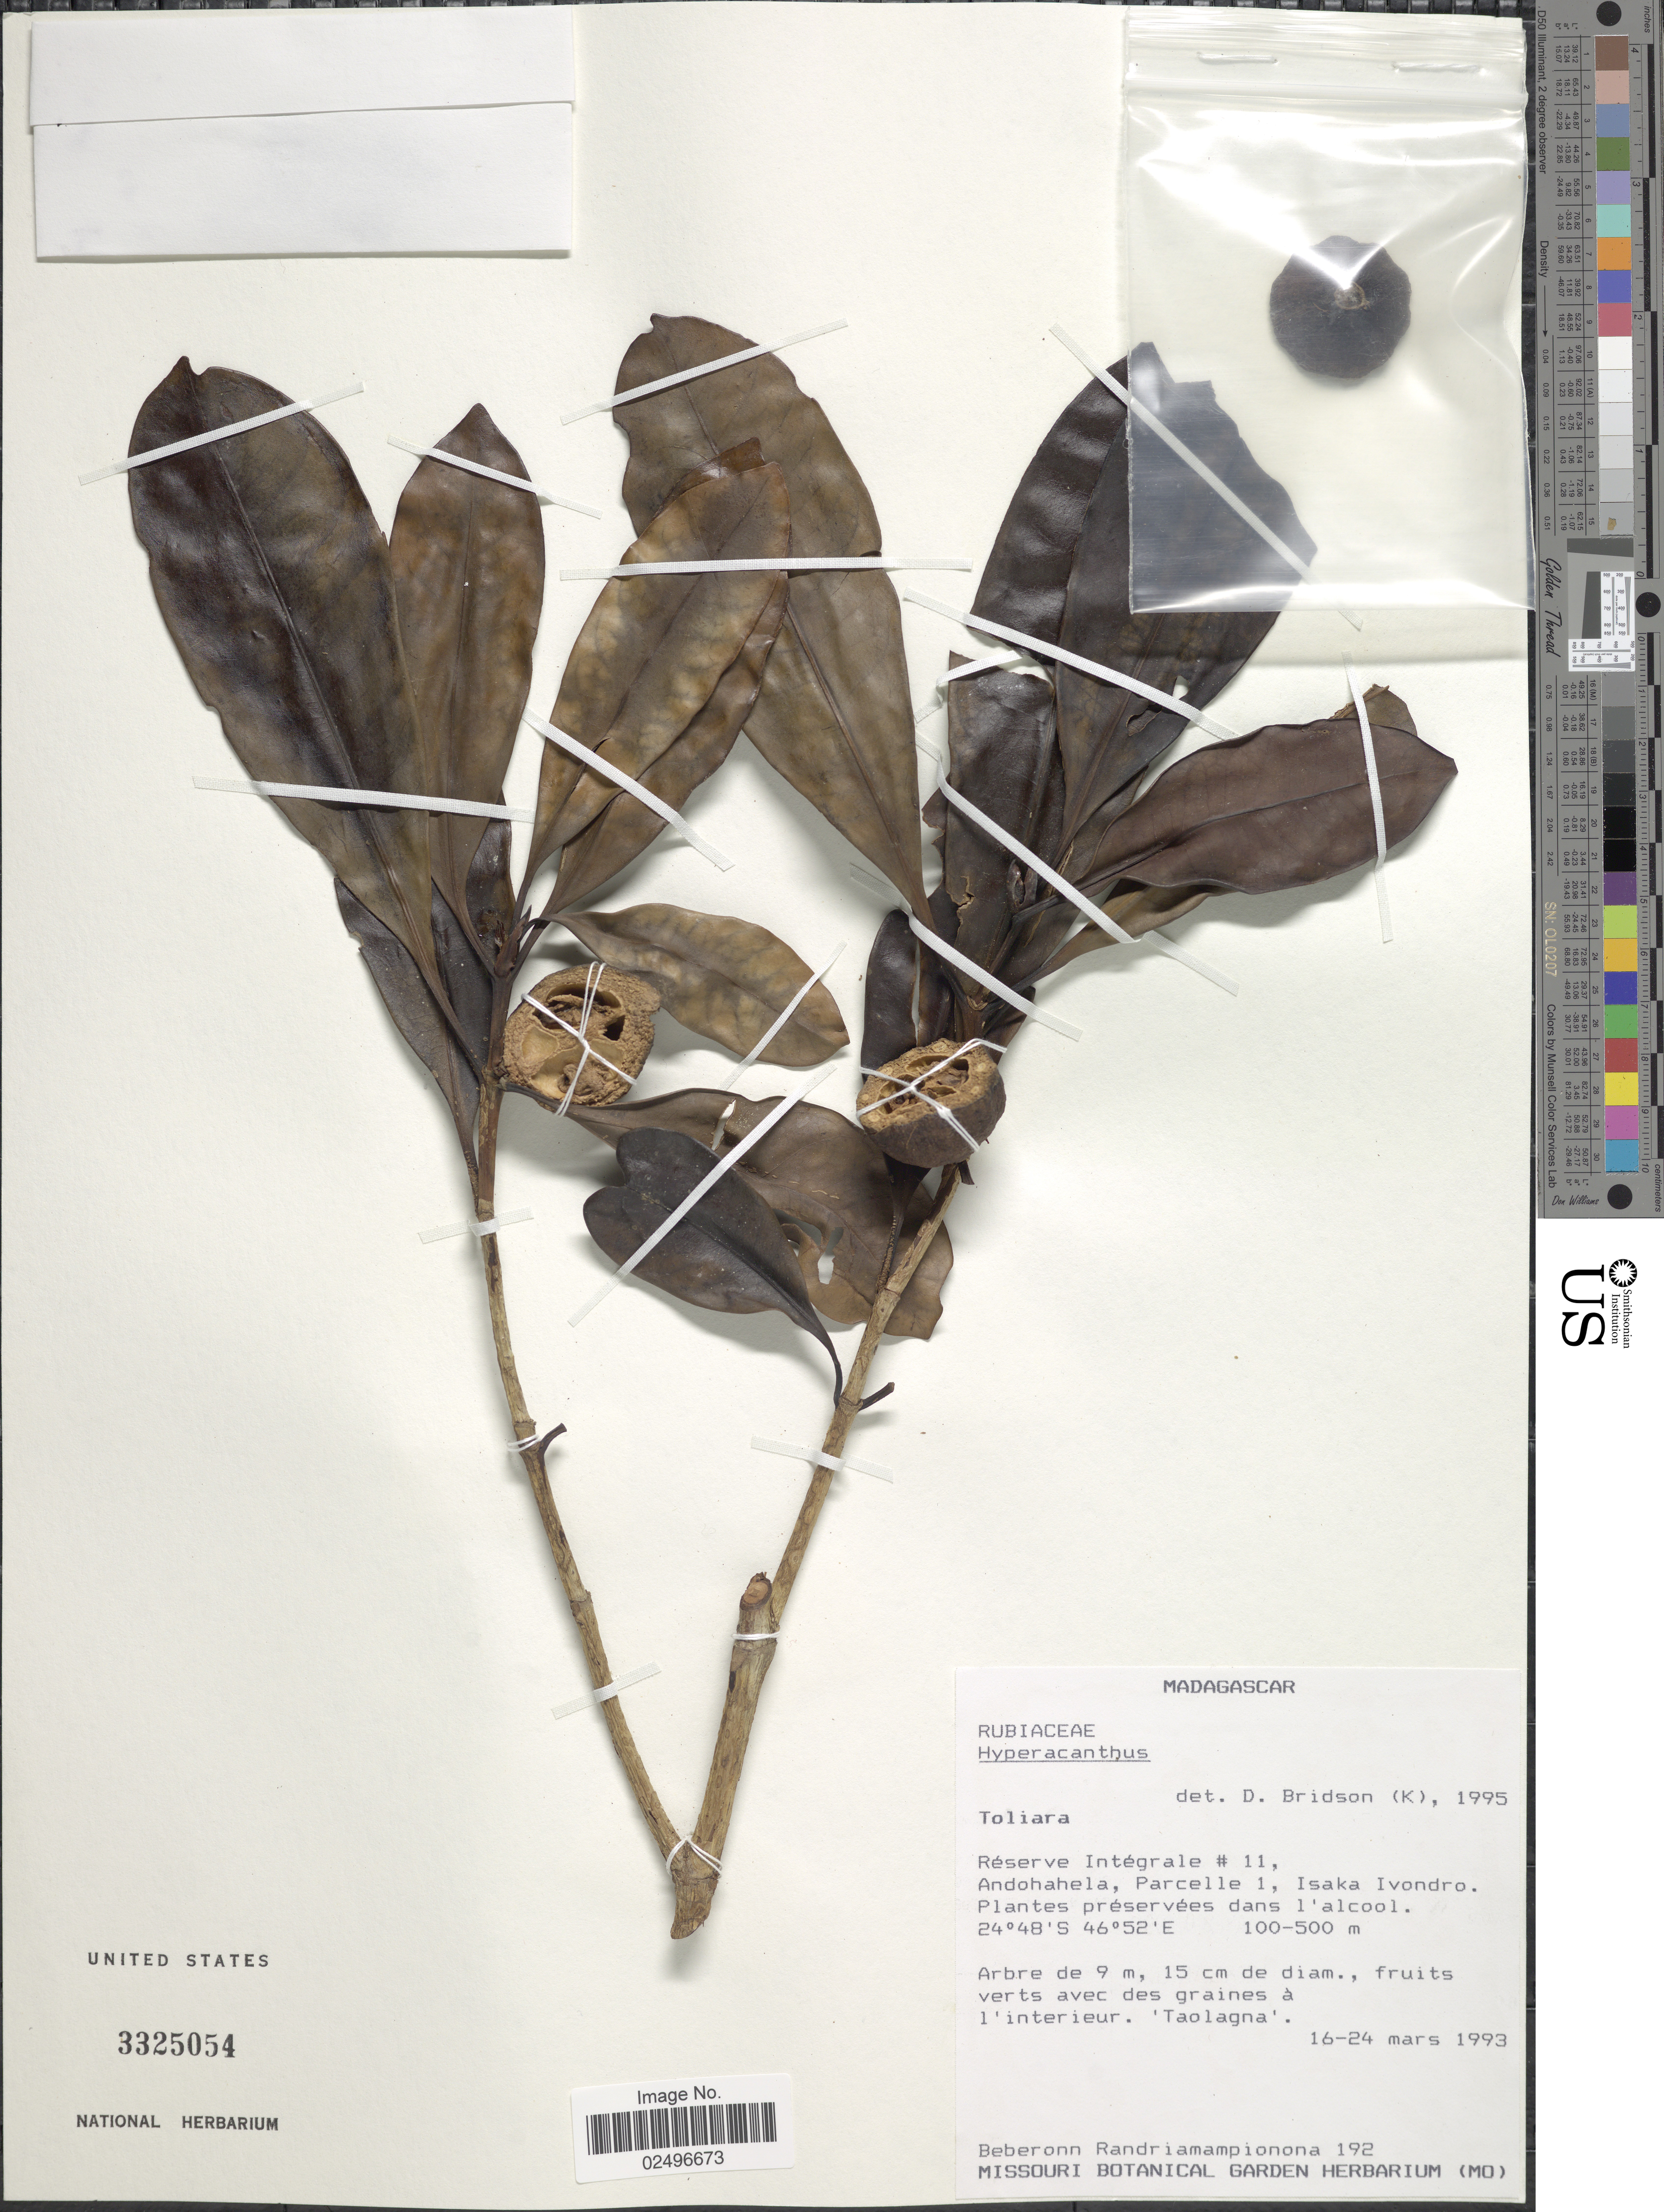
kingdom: Plantae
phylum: Tracheophyta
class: Magnoliopsida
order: Gentianales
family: Rubiaceae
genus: Gardenia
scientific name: Gardenia sp.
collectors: B. Randriamampionona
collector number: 192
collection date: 1993-03-16/1993-03-24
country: Madagascar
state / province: Anosy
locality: Reserve Integrale # 11, Andohahela, Parcelle 1, Isaka Ivondro.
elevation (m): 100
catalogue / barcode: US 3325054